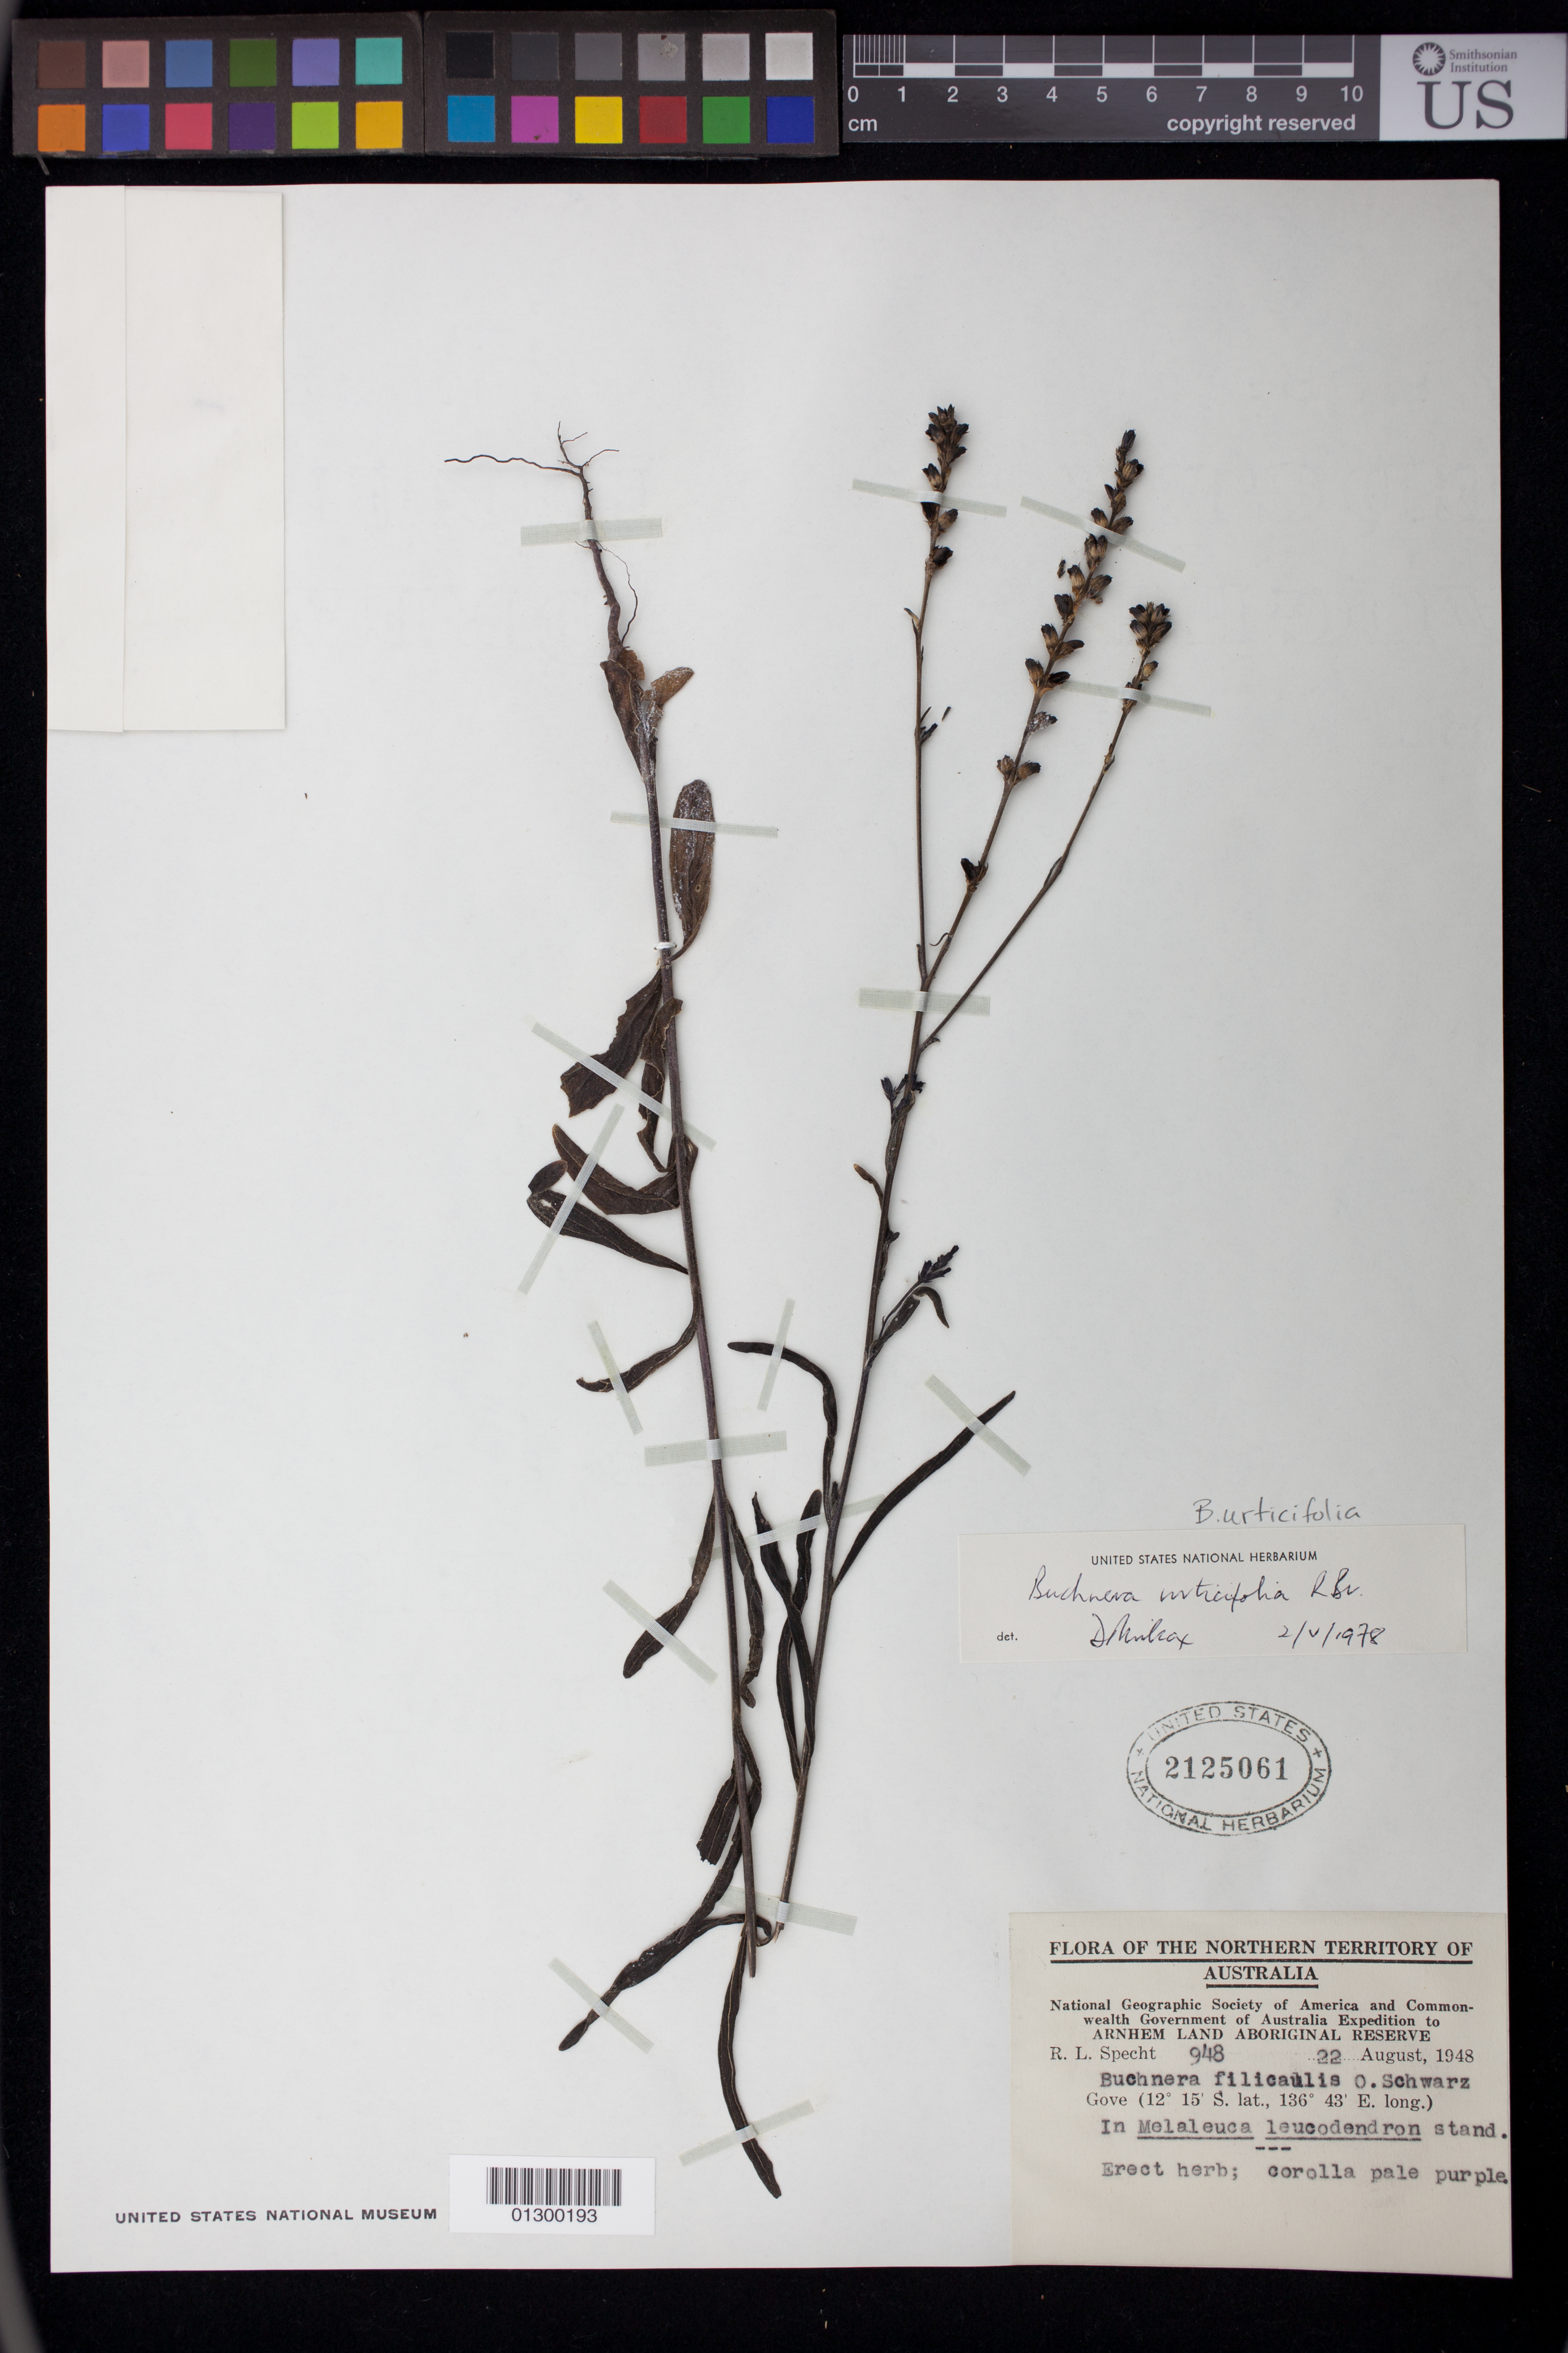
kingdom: Plantae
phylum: Tracheophyta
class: Magnoliopsida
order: Lamiales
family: Orobanchaceae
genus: Buchnera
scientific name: Buchnera urticifolia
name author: R. Br.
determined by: Philcox, D.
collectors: R. L. Specht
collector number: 984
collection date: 1948-08-22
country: Australia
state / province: Northern Territory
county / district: East Arnhem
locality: Gove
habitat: In Melaleuca leucodendron stand.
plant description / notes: Erect herb; corolla pale purple.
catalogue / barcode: US 2125061